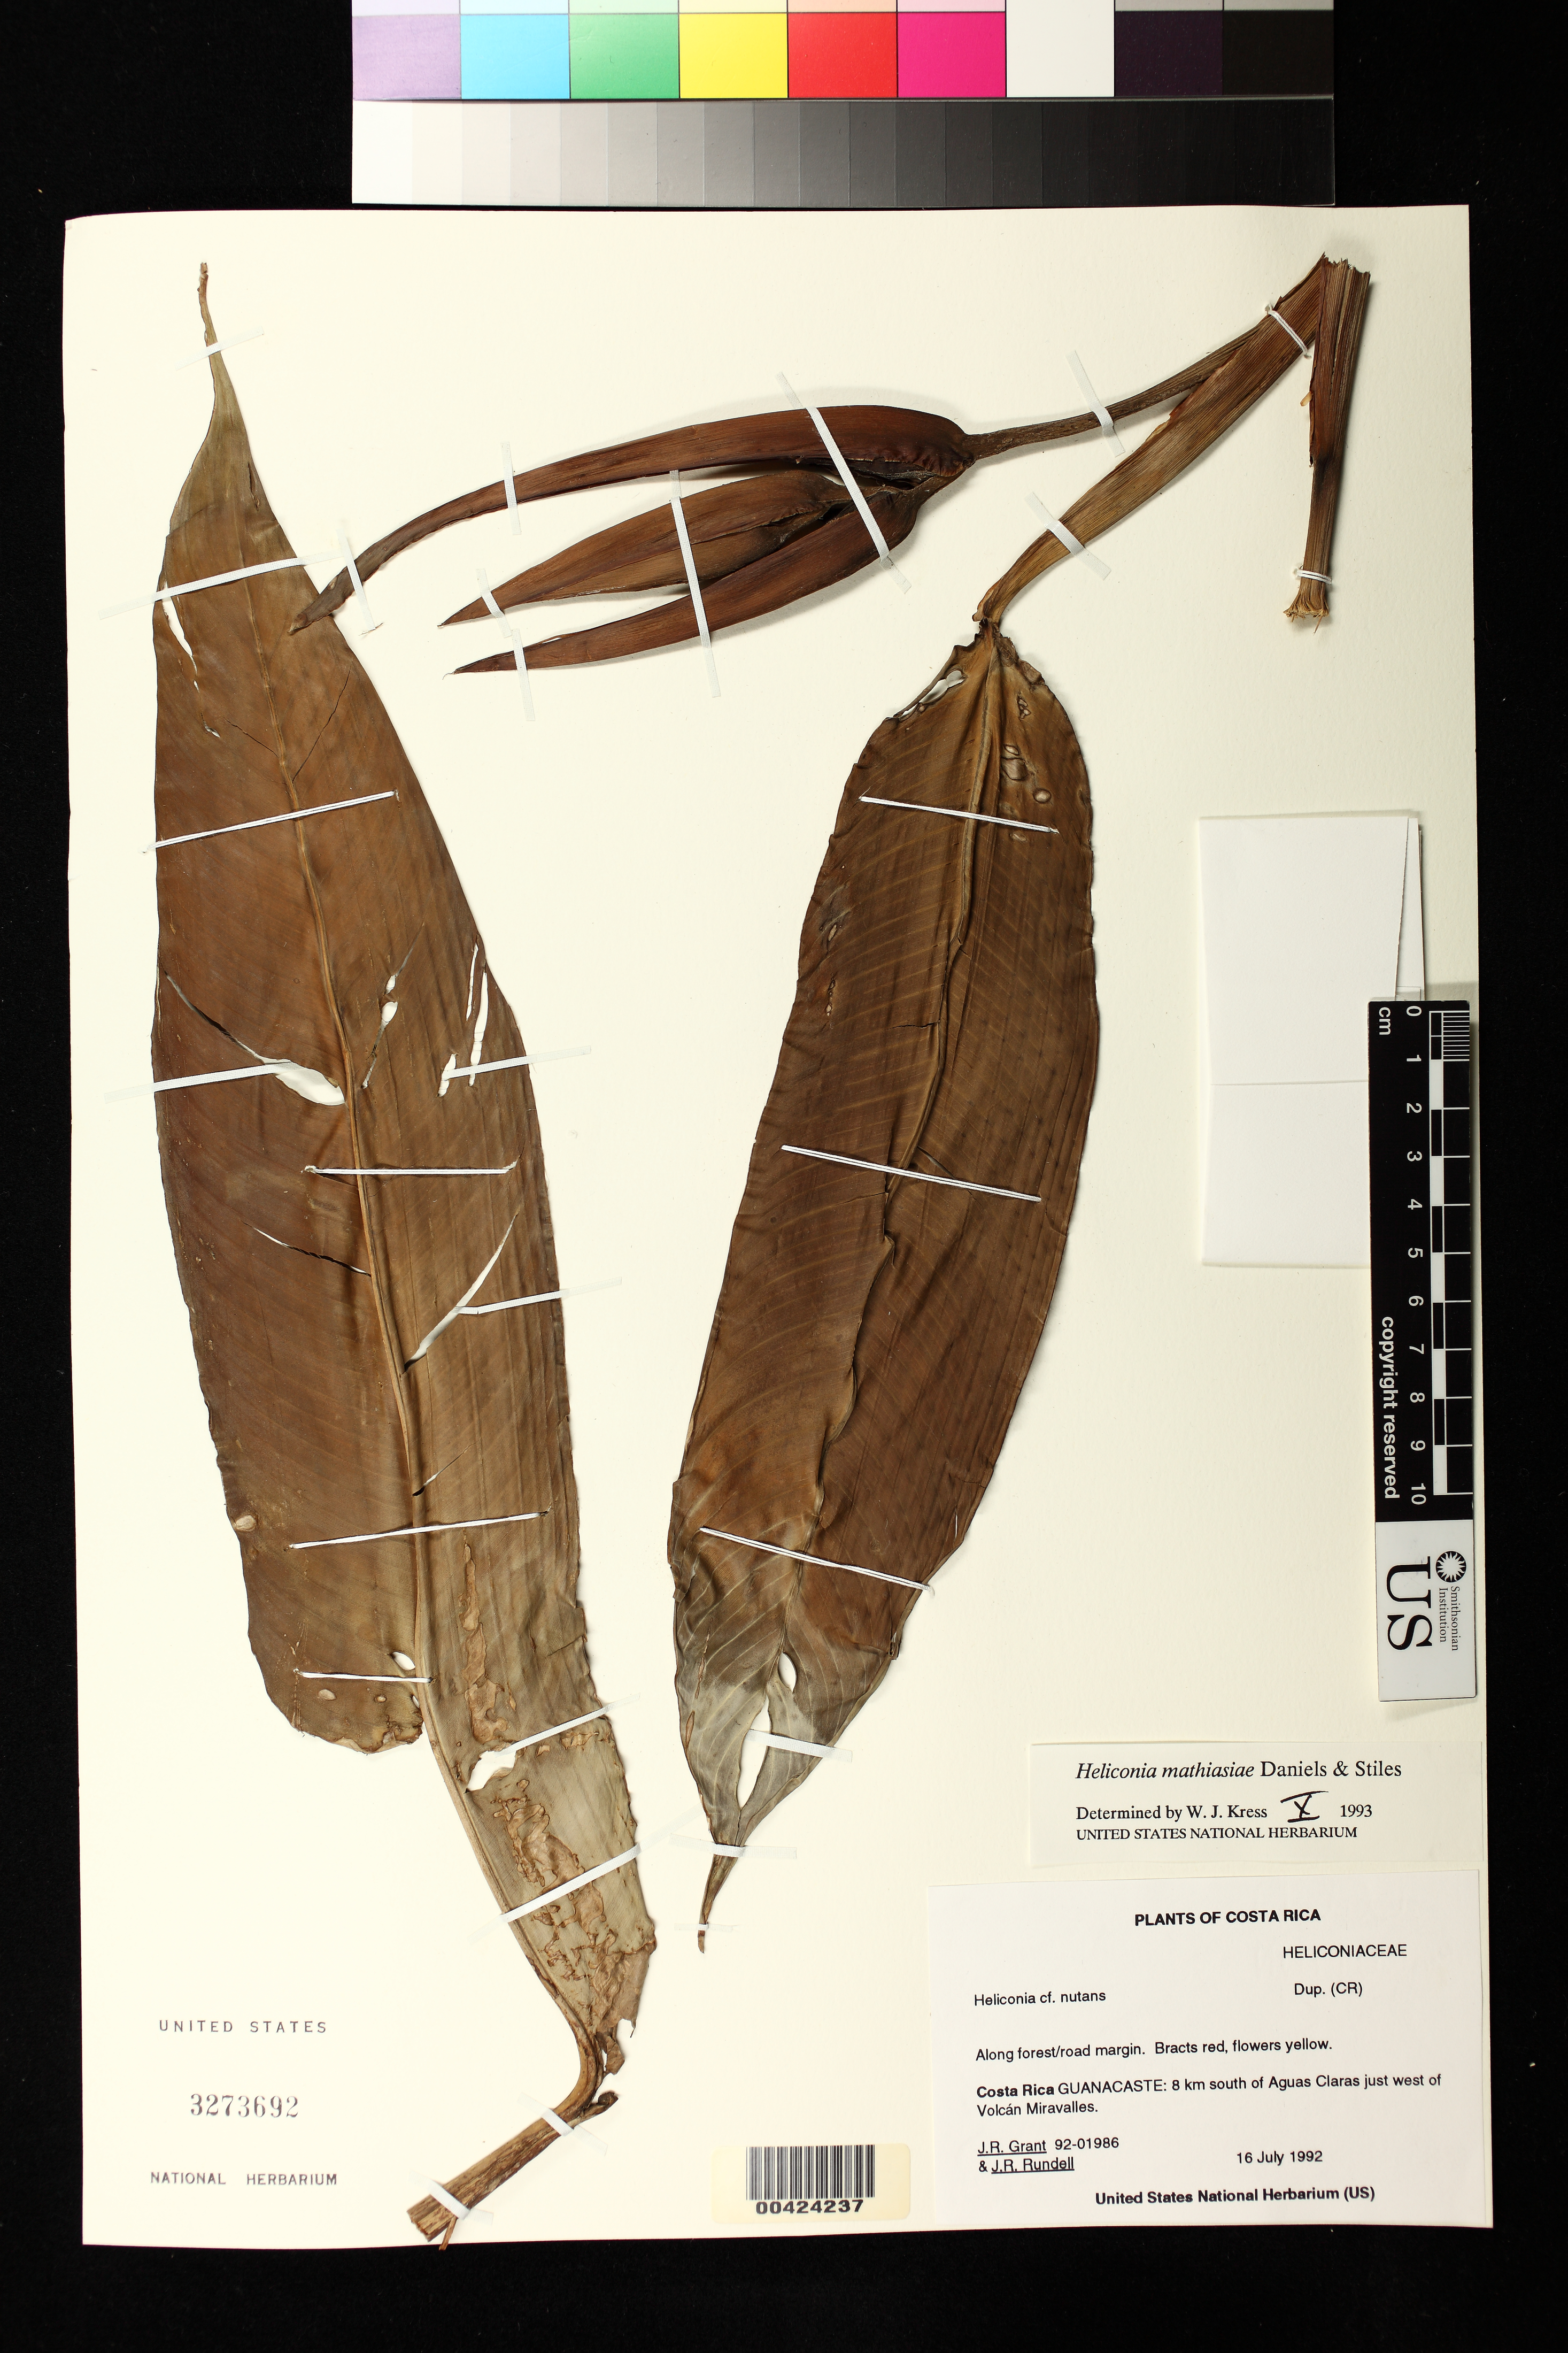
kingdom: Plantae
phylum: Tracheophyta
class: Liliopsida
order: Zingiberales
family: Heliconiaceae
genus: Heliconia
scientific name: Heliconia mathiasiae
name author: G.S. Daniels & F.G. Stiles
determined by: Kress, W. J., (US), Smithsonian Institution - National Museum of Natural History (UNITED STATES)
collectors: J. R. Grant & J. R. Rundell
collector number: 92-01986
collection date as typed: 16 Jul 1992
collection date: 1992-07-16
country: Costa Rica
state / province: Guanacaste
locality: Volcan Miravalles, just W of; 8 km S of Aguas Claras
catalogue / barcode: US 3273692